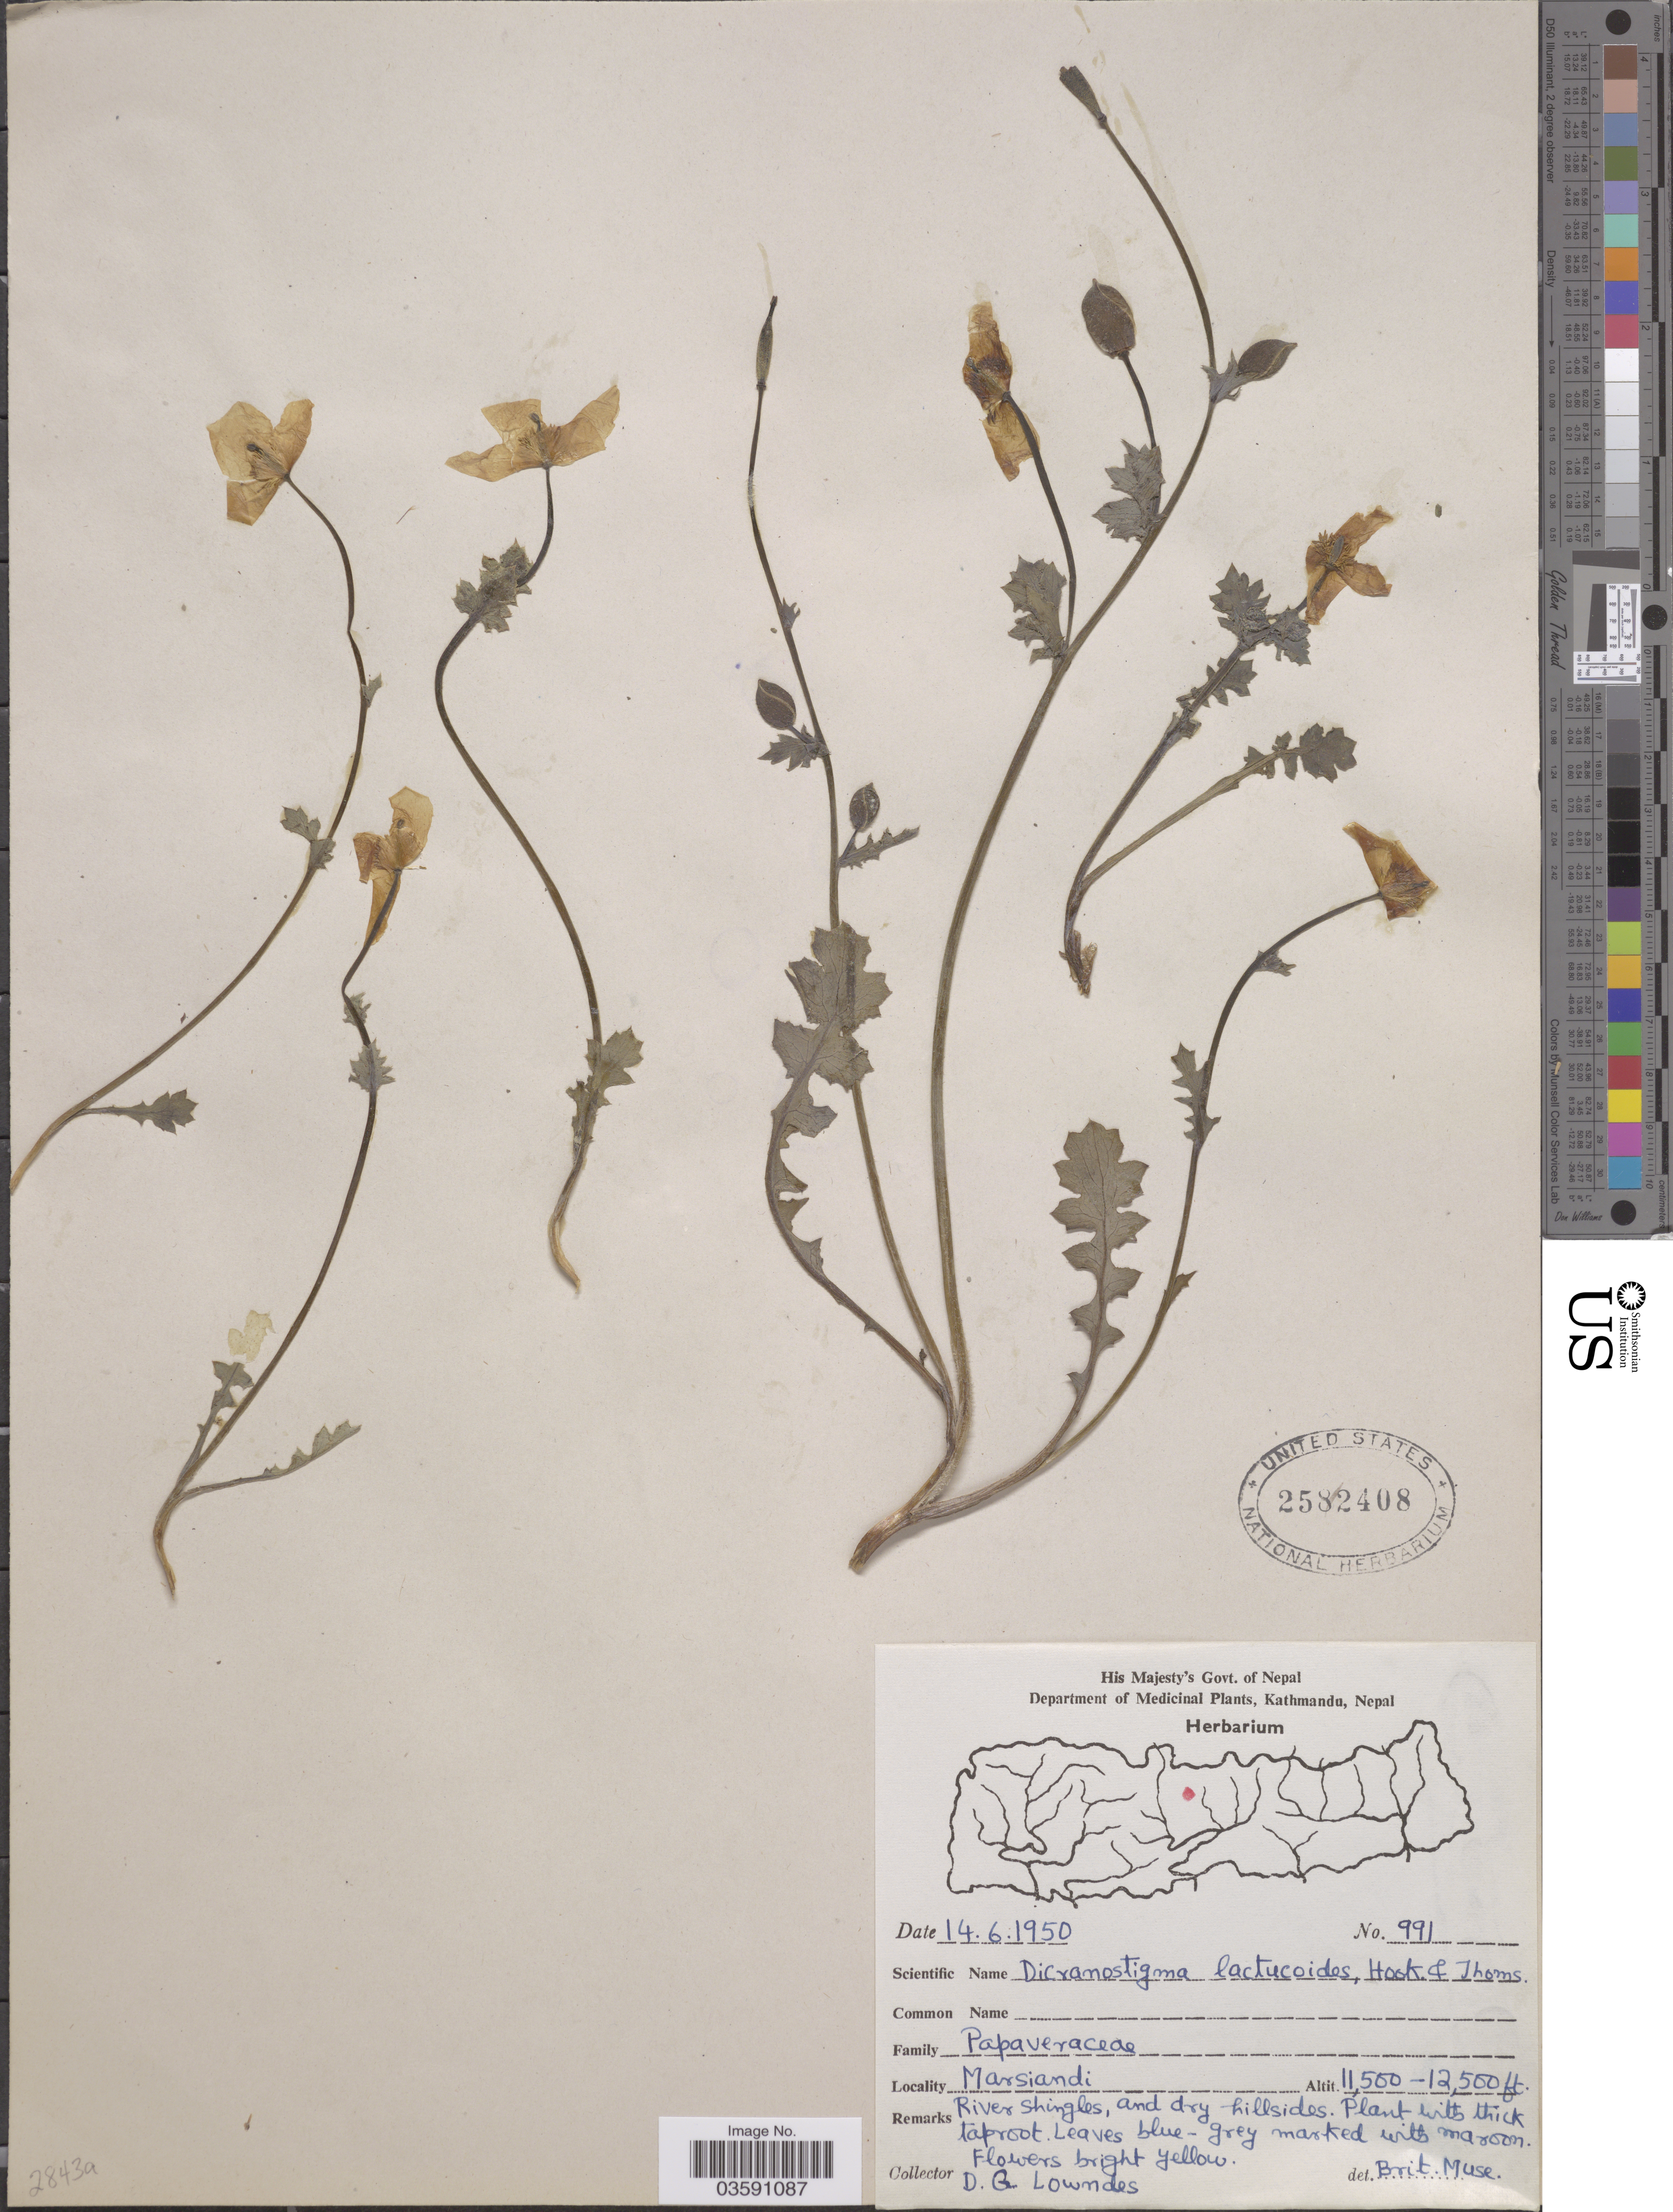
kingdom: Plantae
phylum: Tracheophyta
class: Magnoliopsida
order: Ranunculales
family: Papaveraceae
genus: Dicranostigma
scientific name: Dicranostigma lactucoides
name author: Hook. f. & Thomson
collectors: D. Lowndes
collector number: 991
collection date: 1950-06-14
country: Nepal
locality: Marsiandi.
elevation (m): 3505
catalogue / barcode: US 2582408